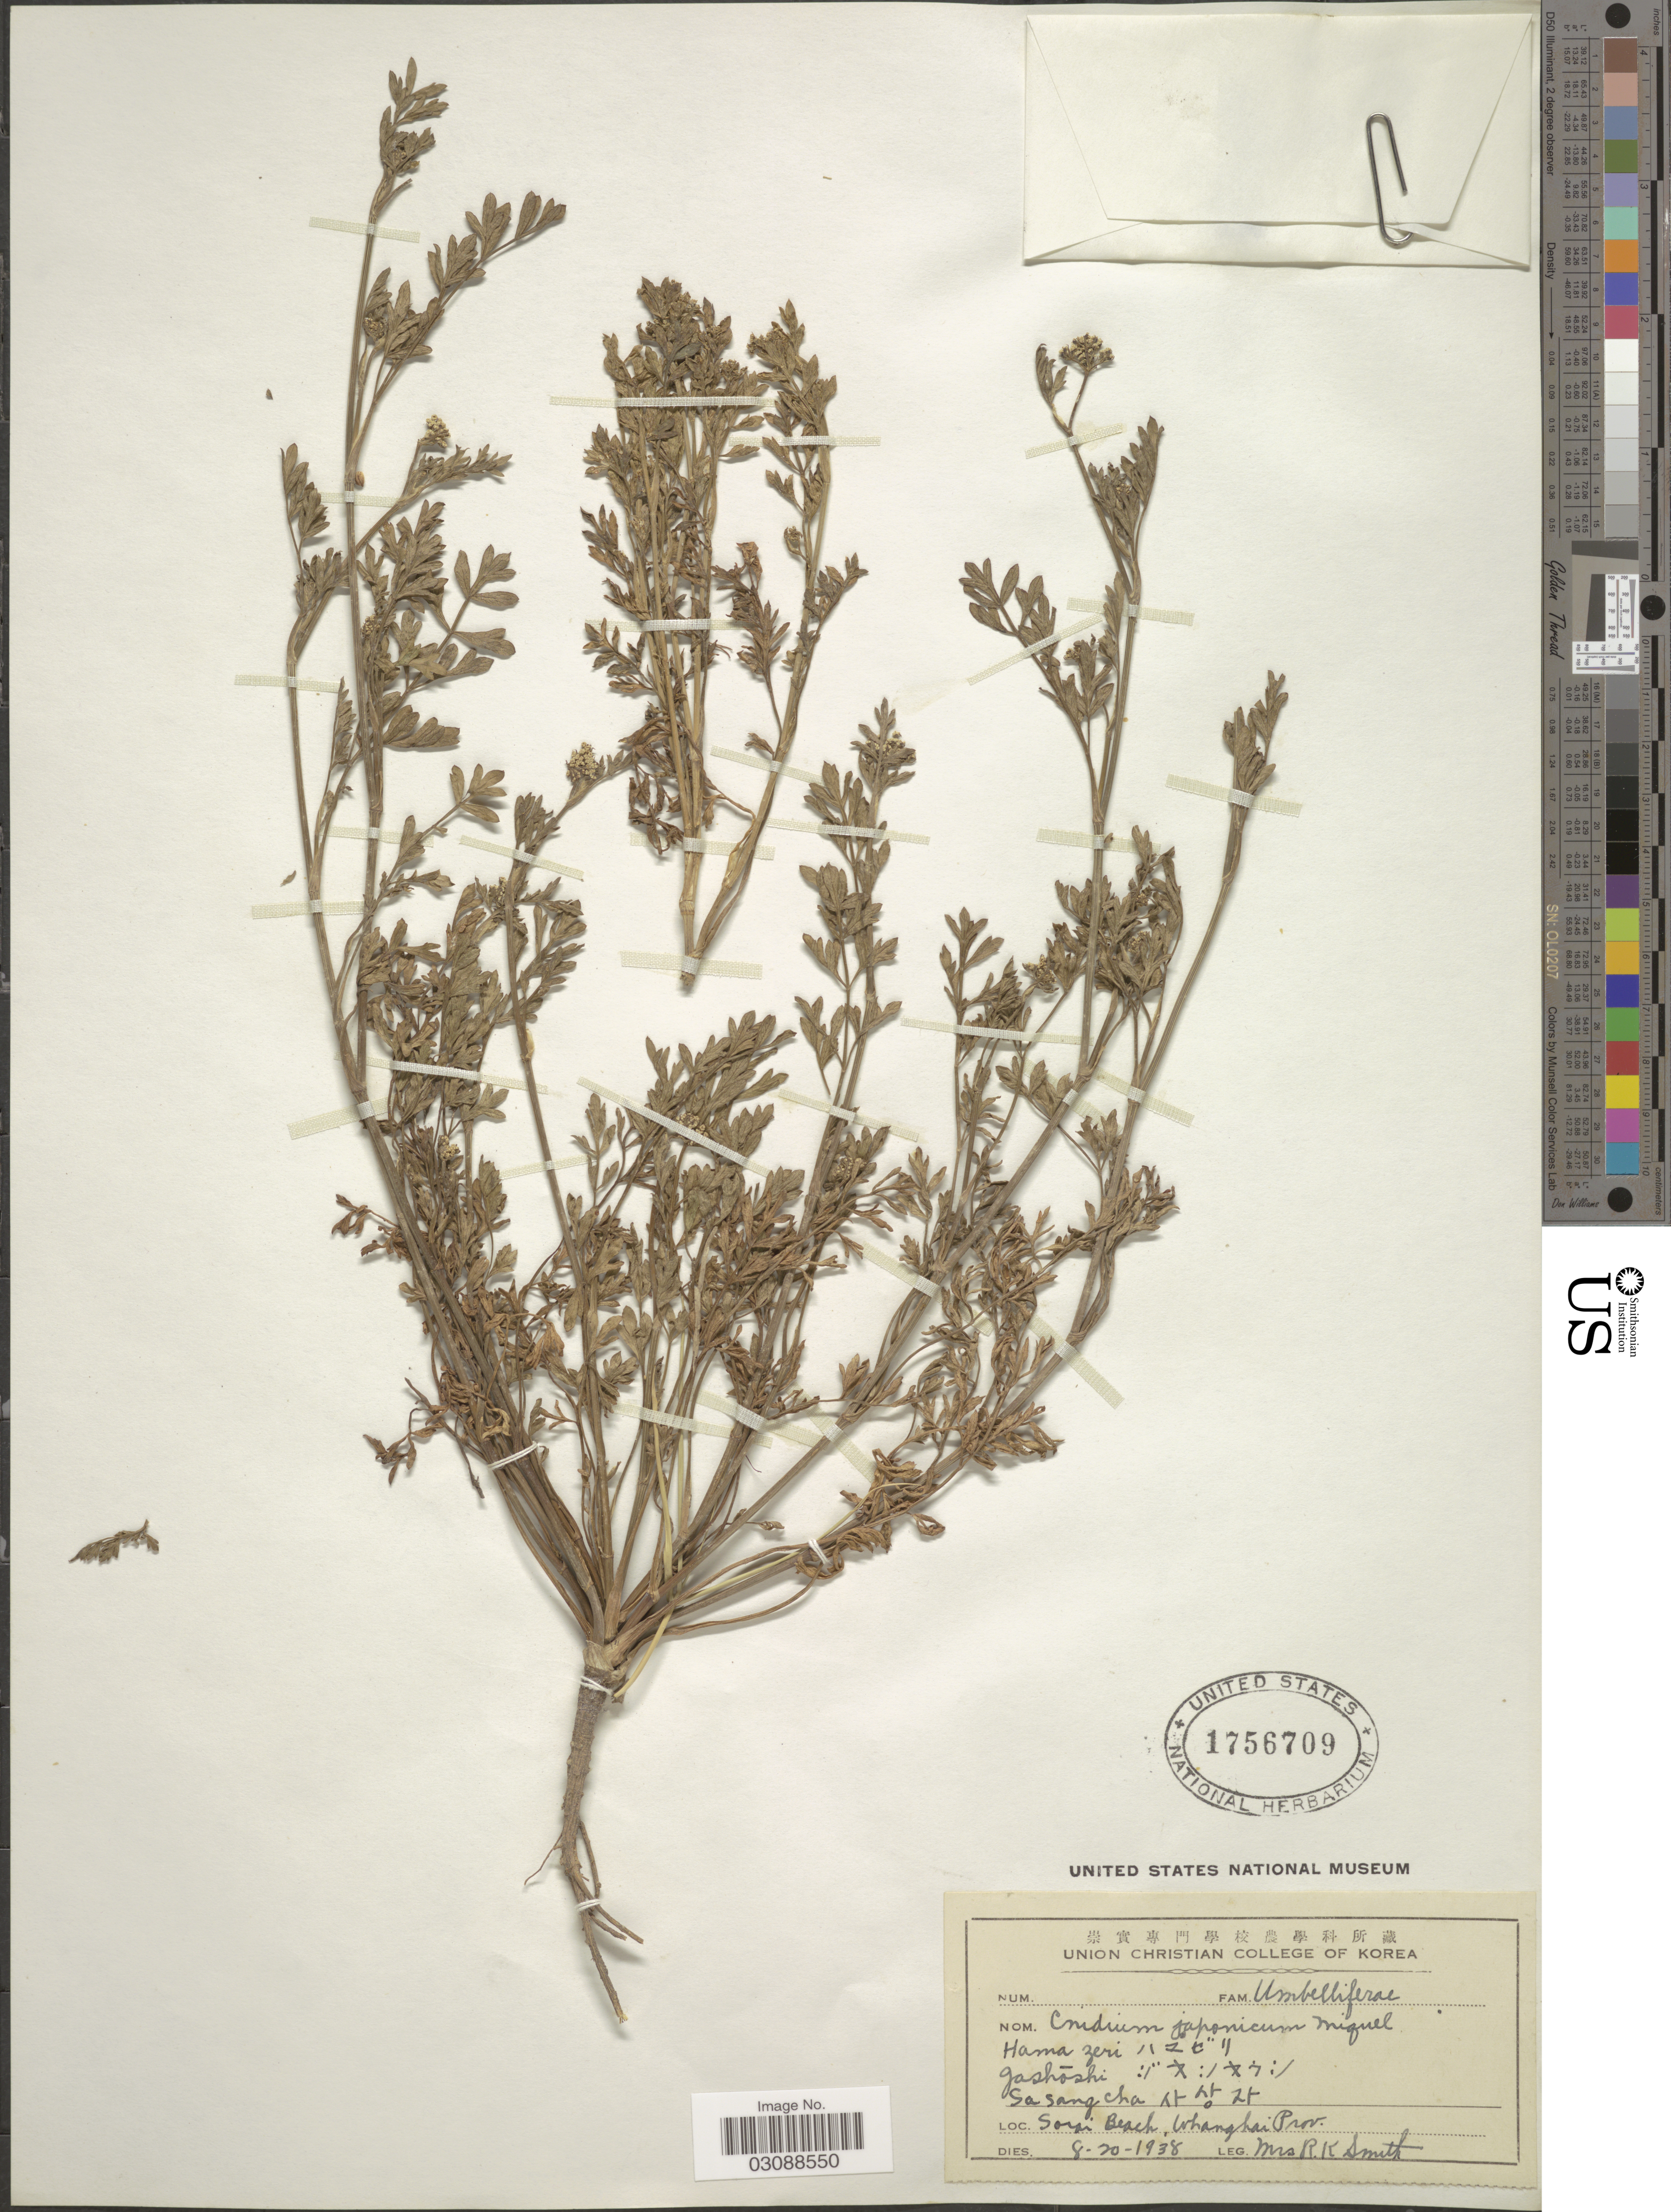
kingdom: Plantae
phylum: Tracheophyta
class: Magnoliopsida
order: Apiales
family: Apiaceae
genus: Cnidium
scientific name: Cnidium japonicum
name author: Miq.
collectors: R. Smith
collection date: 1938-08-20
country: North Korea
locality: Sorai Beach, Whanghai Prov.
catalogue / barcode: US 1756709